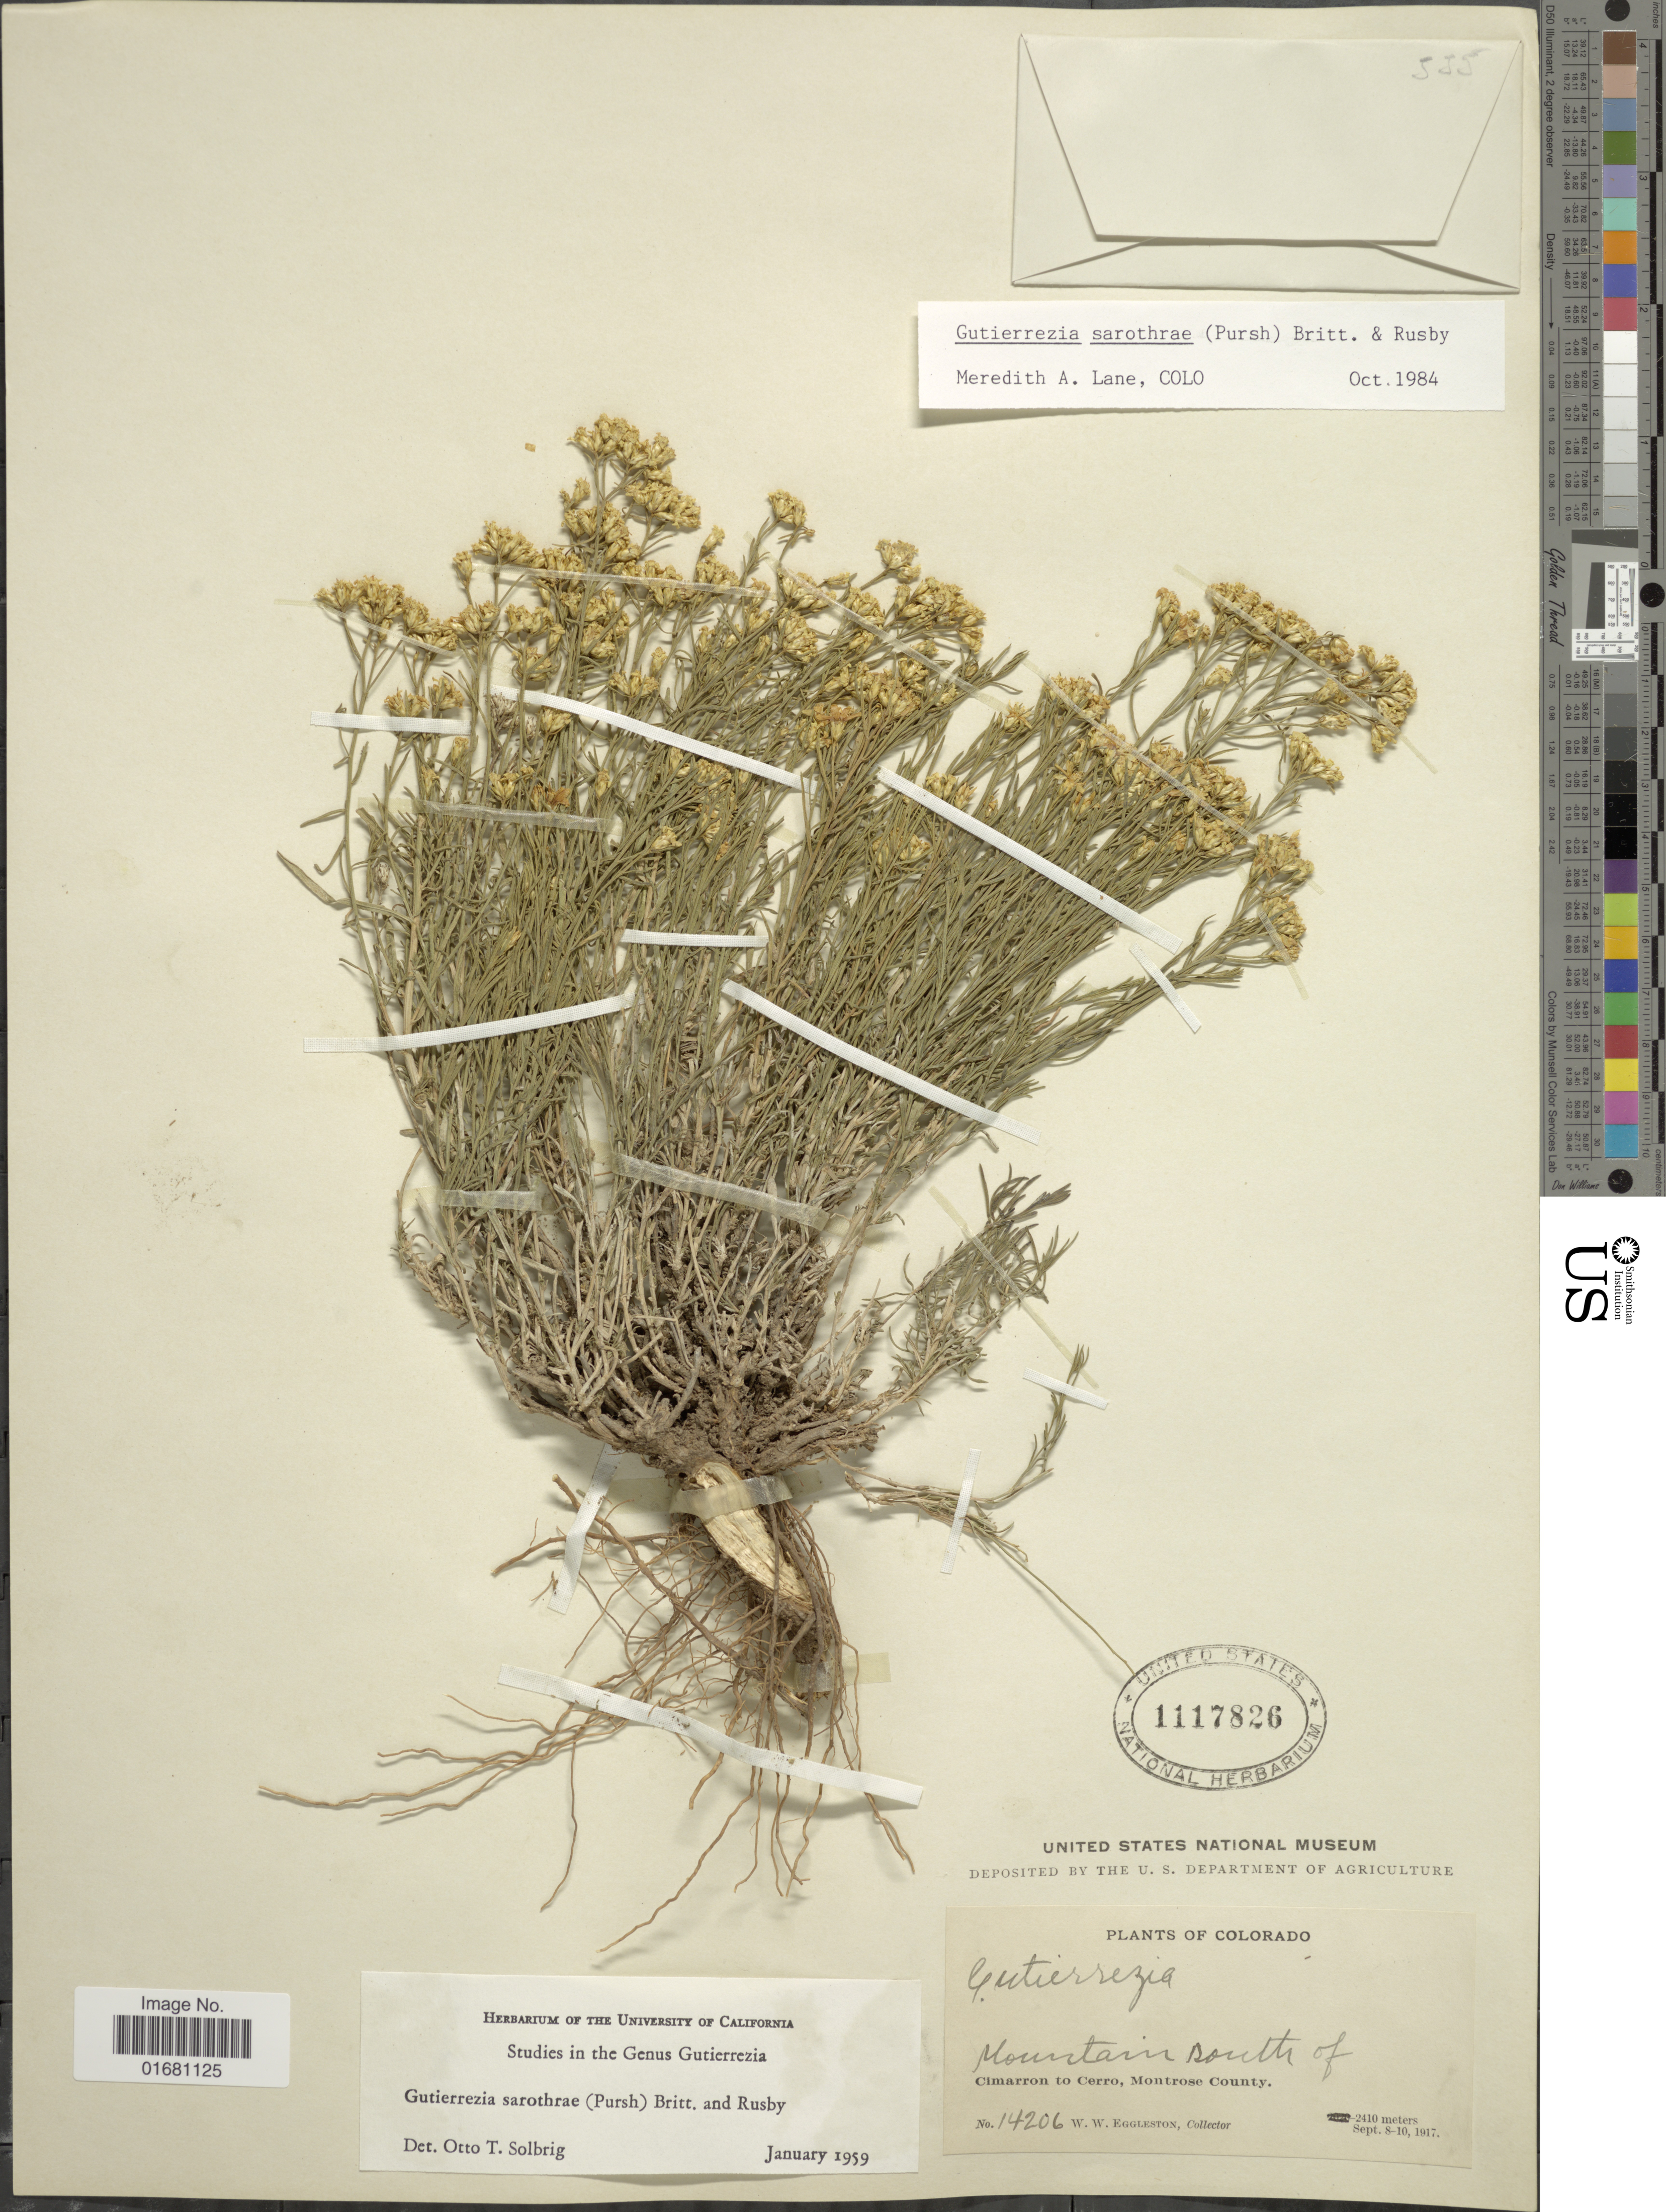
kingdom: Plantae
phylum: Tracheophyta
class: Magnoliopsida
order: Asterales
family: Asteraceae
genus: Gutierrezia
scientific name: Gutierrezia sarothrae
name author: (Pursh) Britton & Rusby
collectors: W. W. Eggleston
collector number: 14206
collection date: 1917-09-08/1917-09-10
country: United States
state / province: Colorado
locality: Mountain south of Cimarron to Cerro, Montrose County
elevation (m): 2410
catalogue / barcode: US 1117826